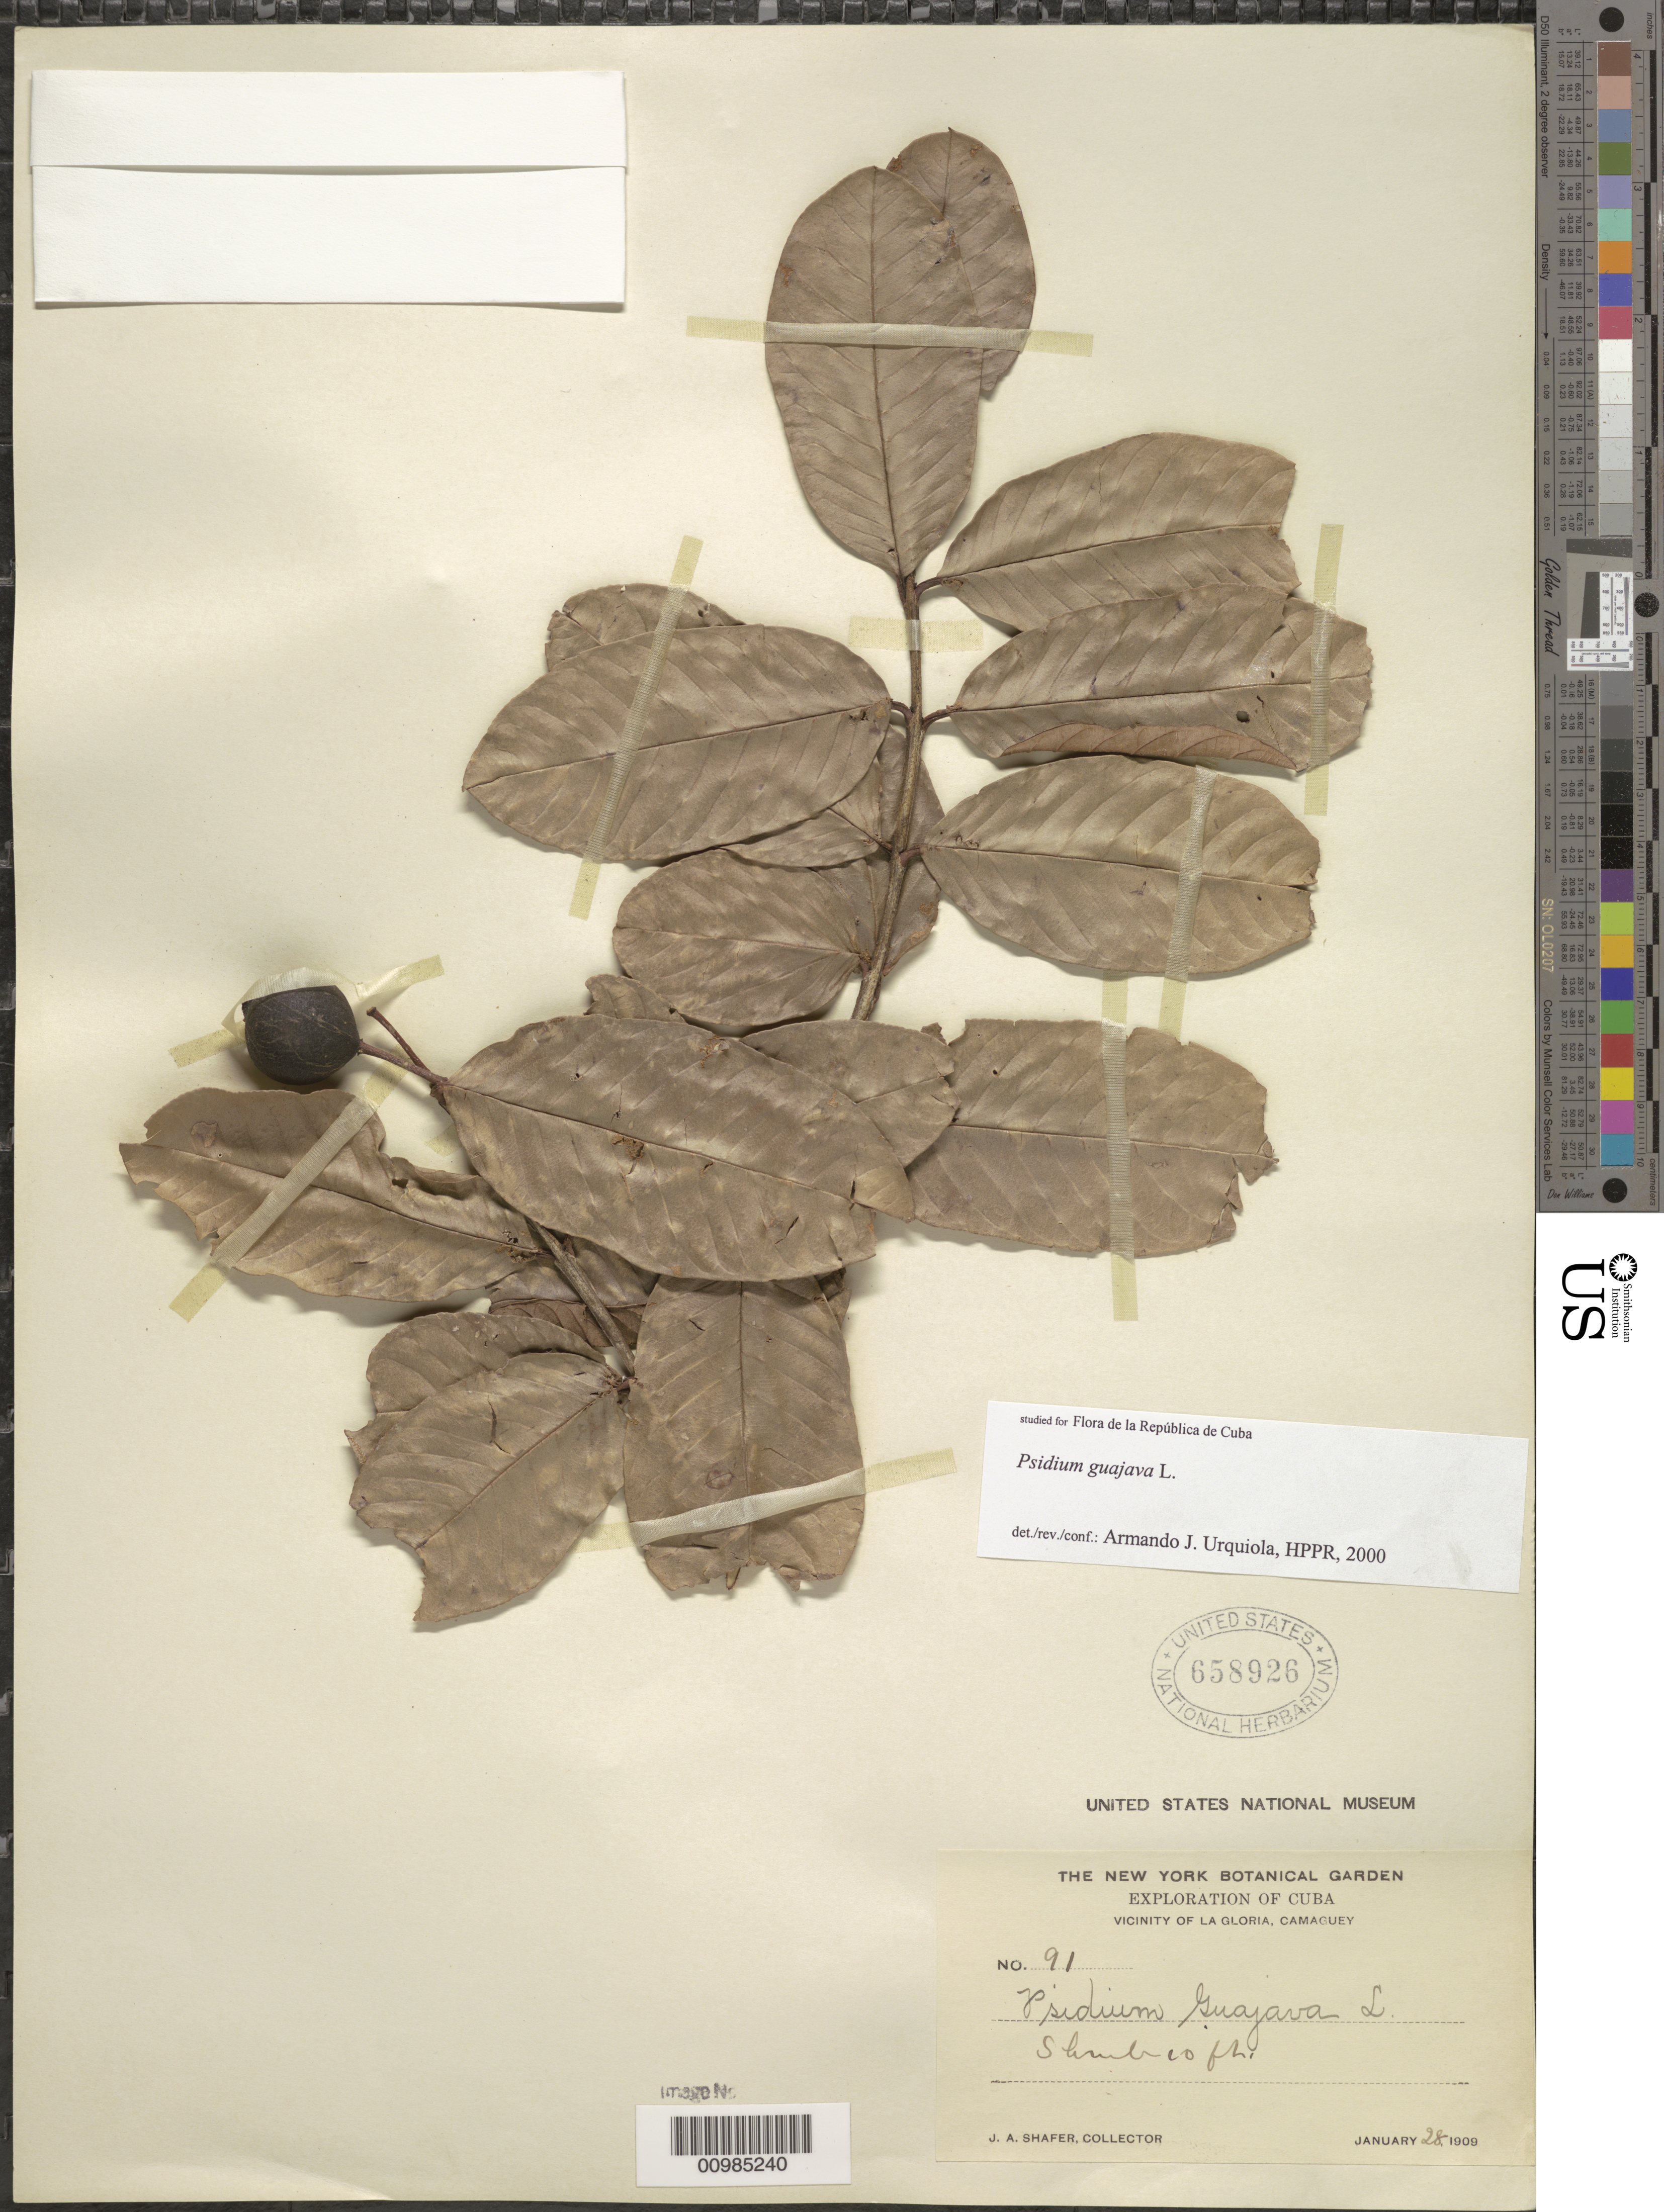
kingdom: Plantae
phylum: Tracheophyta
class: Magnoliopsida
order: Myrtales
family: Myrtaceae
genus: Psidium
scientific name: Psidium guajava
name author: L.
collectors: J. A. Shafer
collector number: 91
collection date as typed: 28 Jan 1909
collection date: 1909-01-28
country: Cuba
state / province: Camagüey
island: Cuba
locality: Vicinity of La Gloria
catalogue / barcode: US 658926